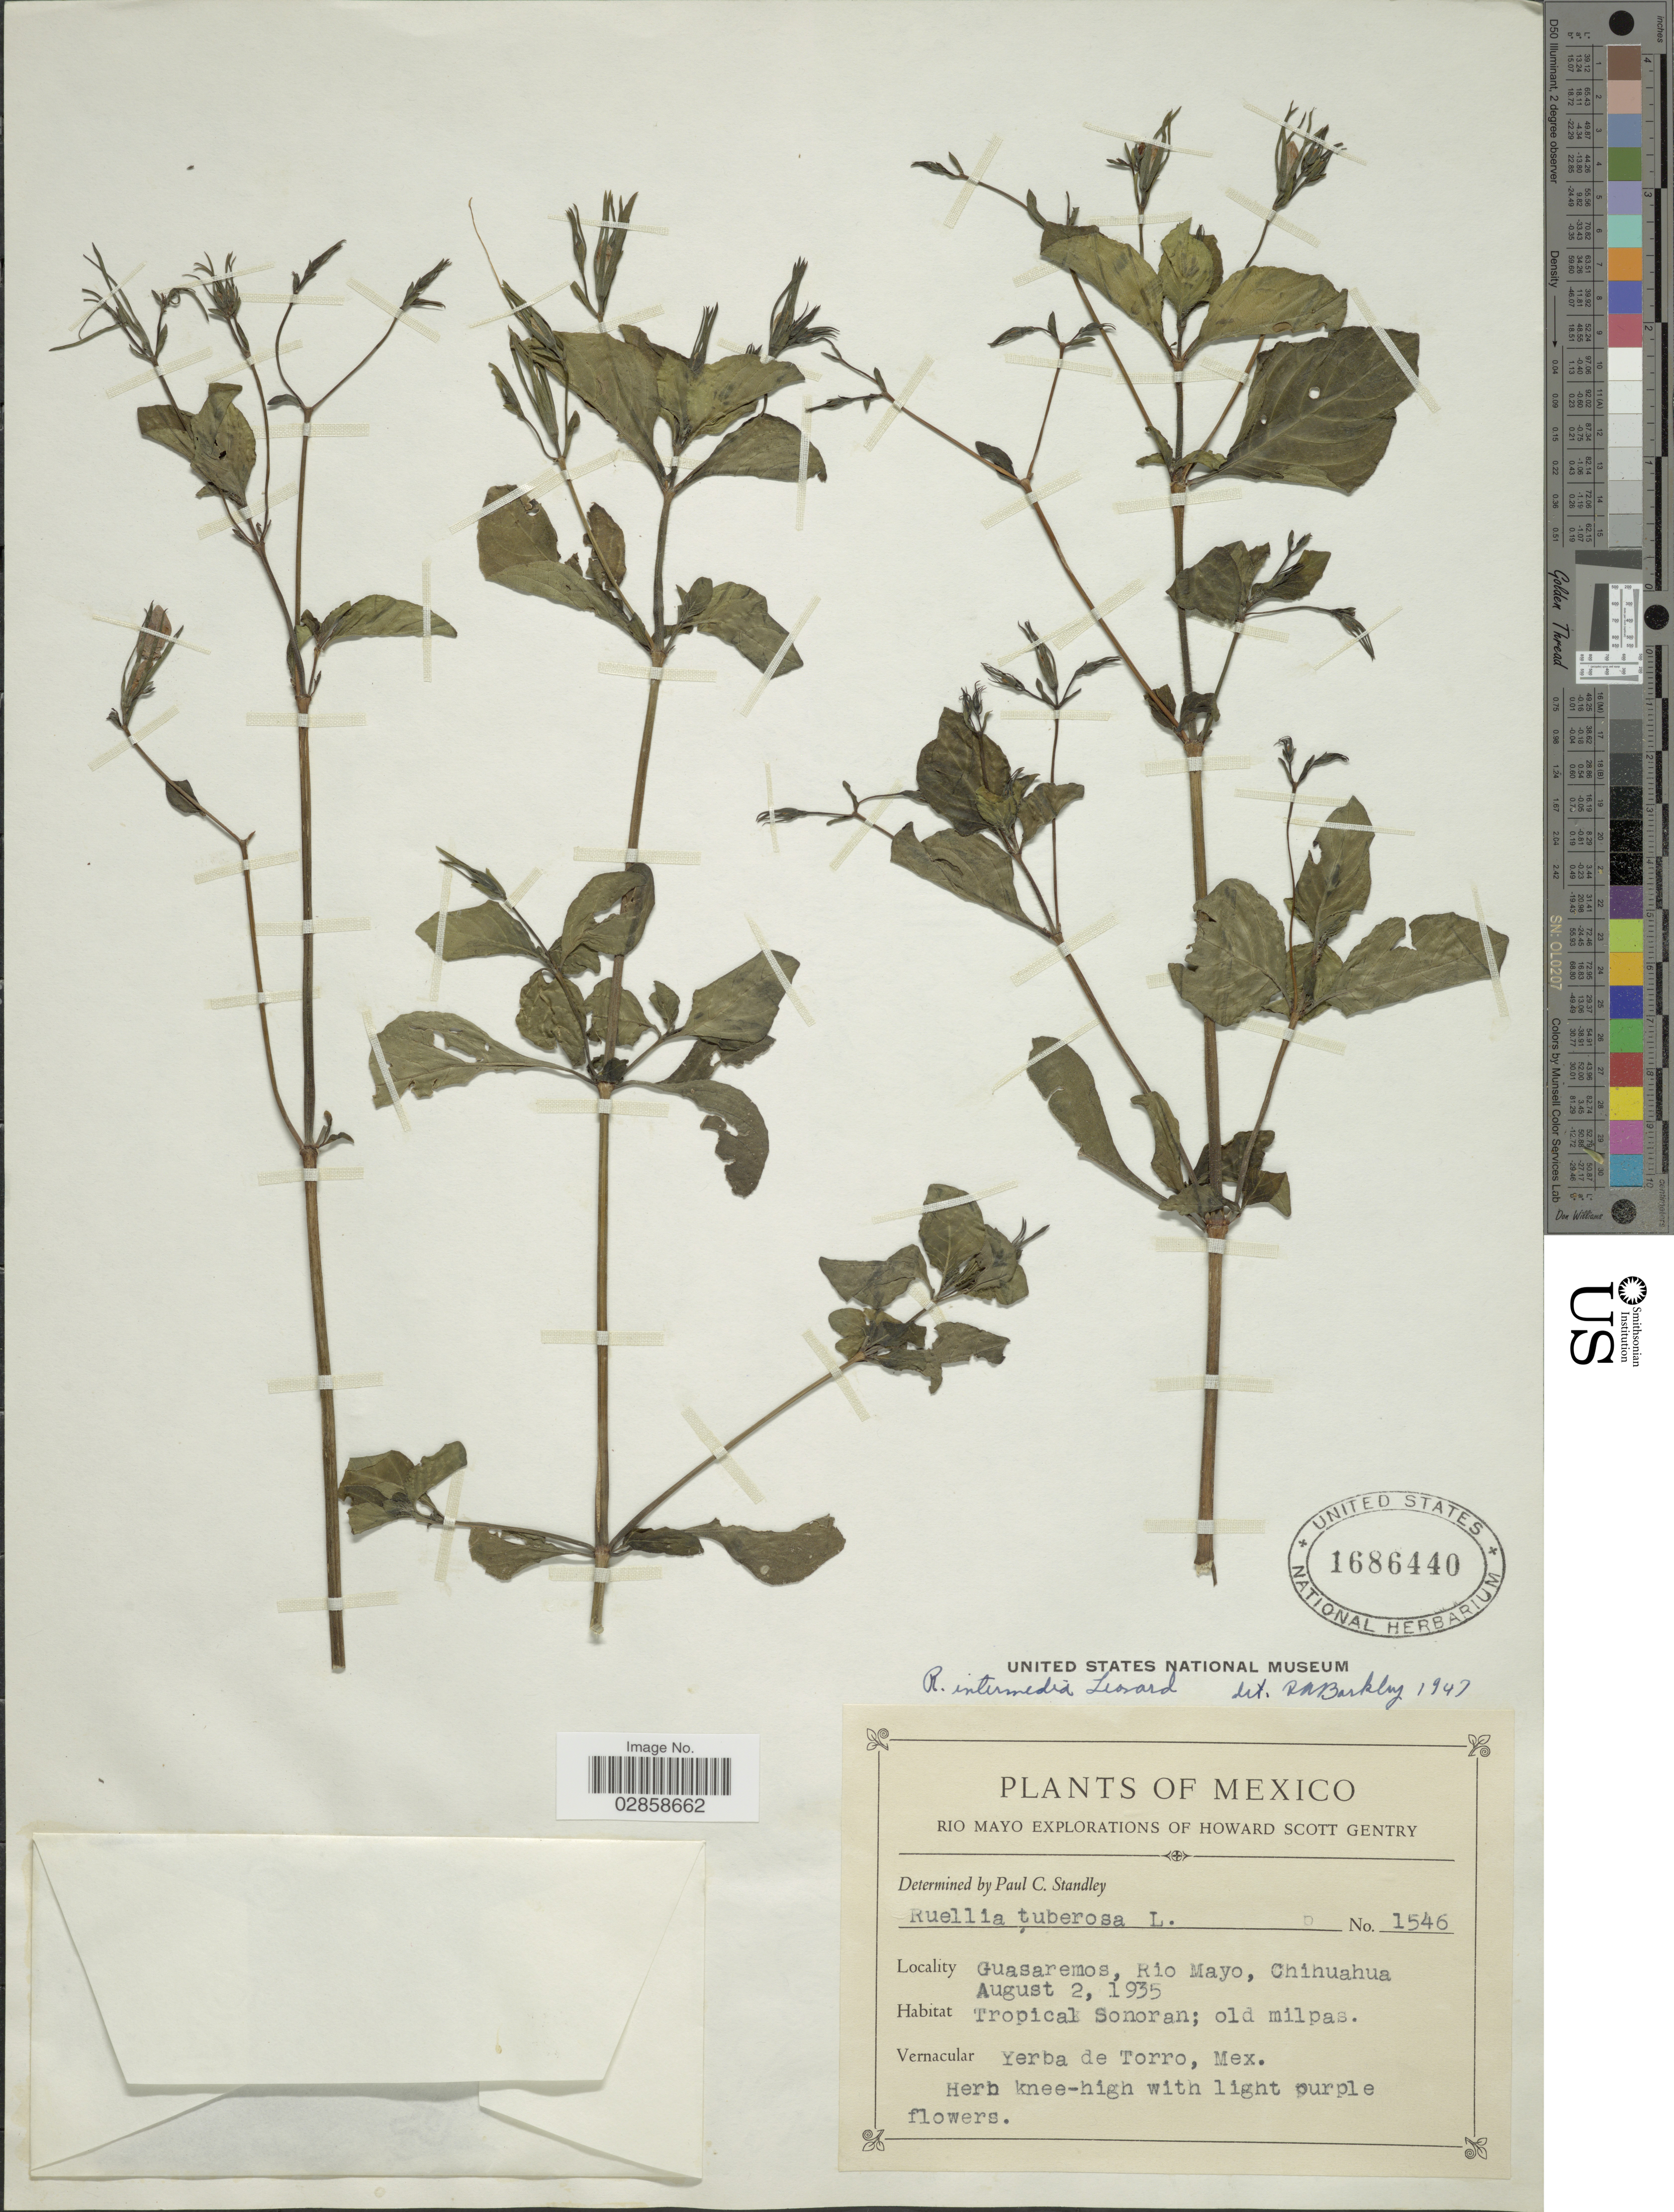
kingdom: Plantae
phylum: Tracheophyta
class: Magnoliopsida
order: Lamiales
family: Acanthaceae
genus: Ruellia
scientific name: Ruellia intermedia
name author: Leonard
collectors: H. S. Gentry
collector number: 1546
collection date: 1935-08-02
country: Mexico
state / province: Chihuahua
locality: Guasaremos, Rio Mayo.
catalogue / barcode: US 1686440